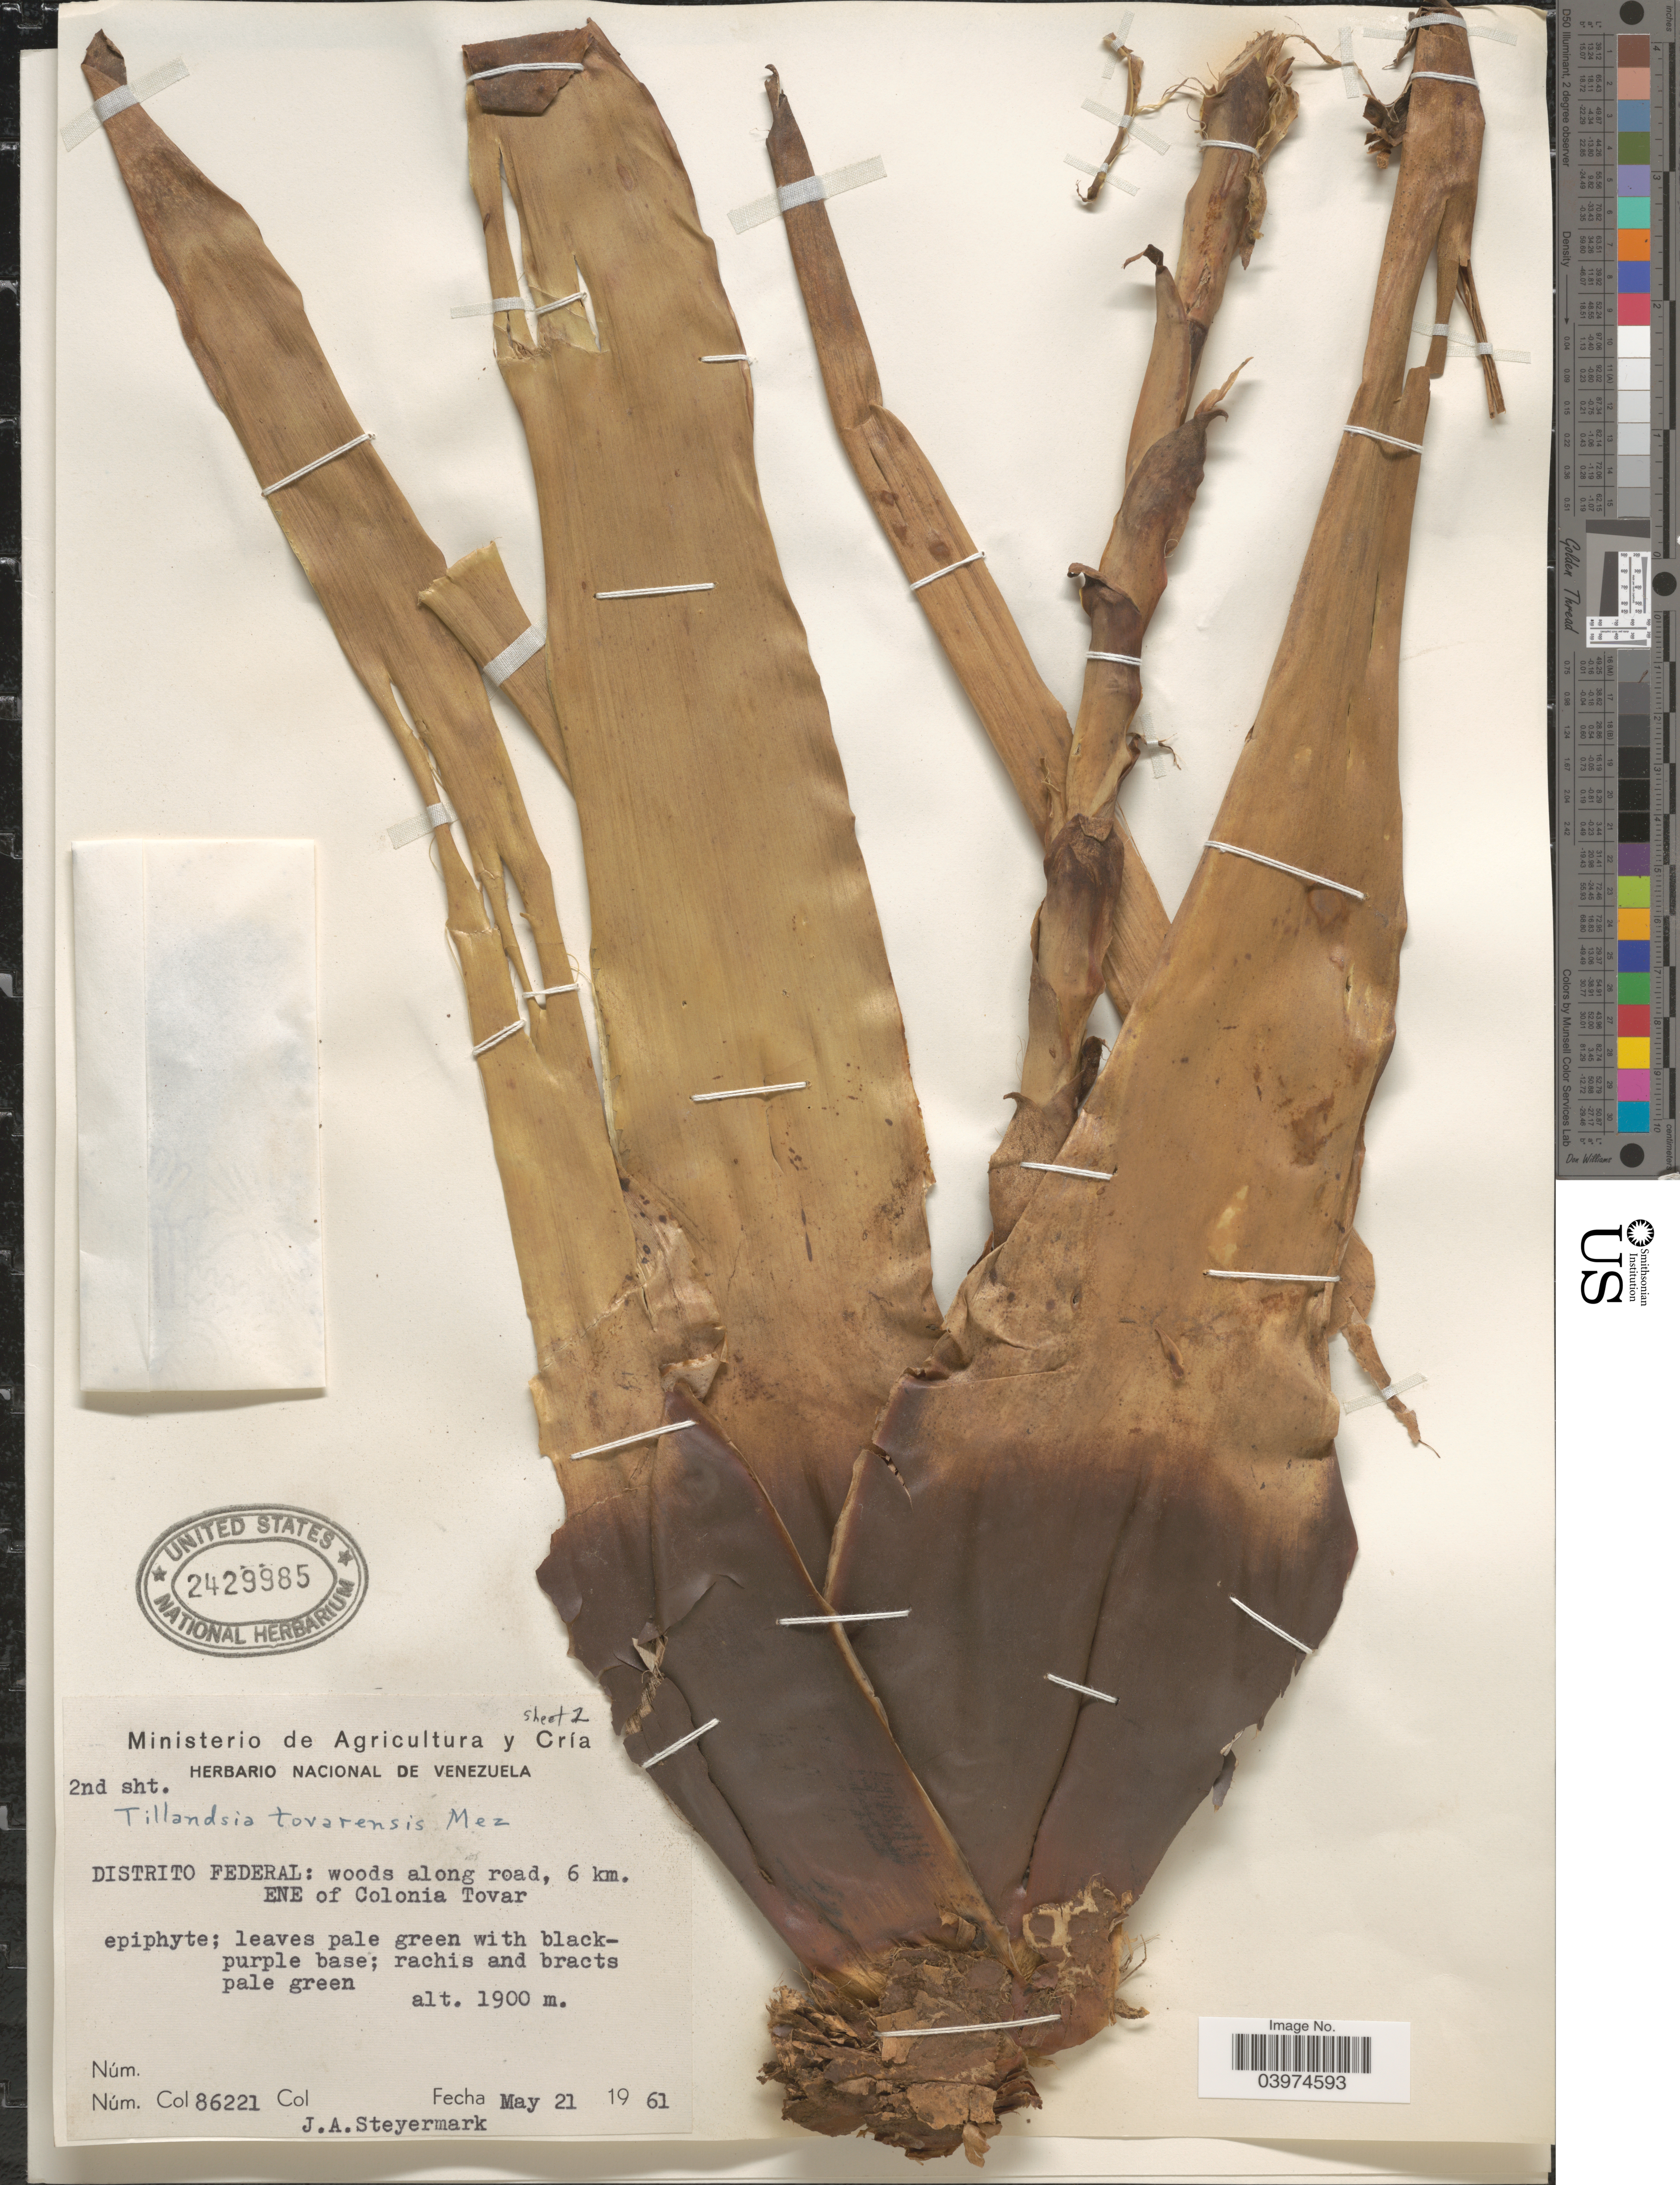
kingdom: Plantae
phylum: Tracheophyta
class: Liliopsida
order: Poales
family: Bromeliaceae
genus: Tillandsia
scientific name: Tillandsia tovarensis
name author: Mez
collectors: J. Steyermark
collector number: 86221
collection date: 1961-05-21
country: Venezuela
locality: Distrito Federal: Woods along road, 6 km. ENE of Colonia Tovar.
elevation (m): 1900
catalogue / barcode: US 2429985